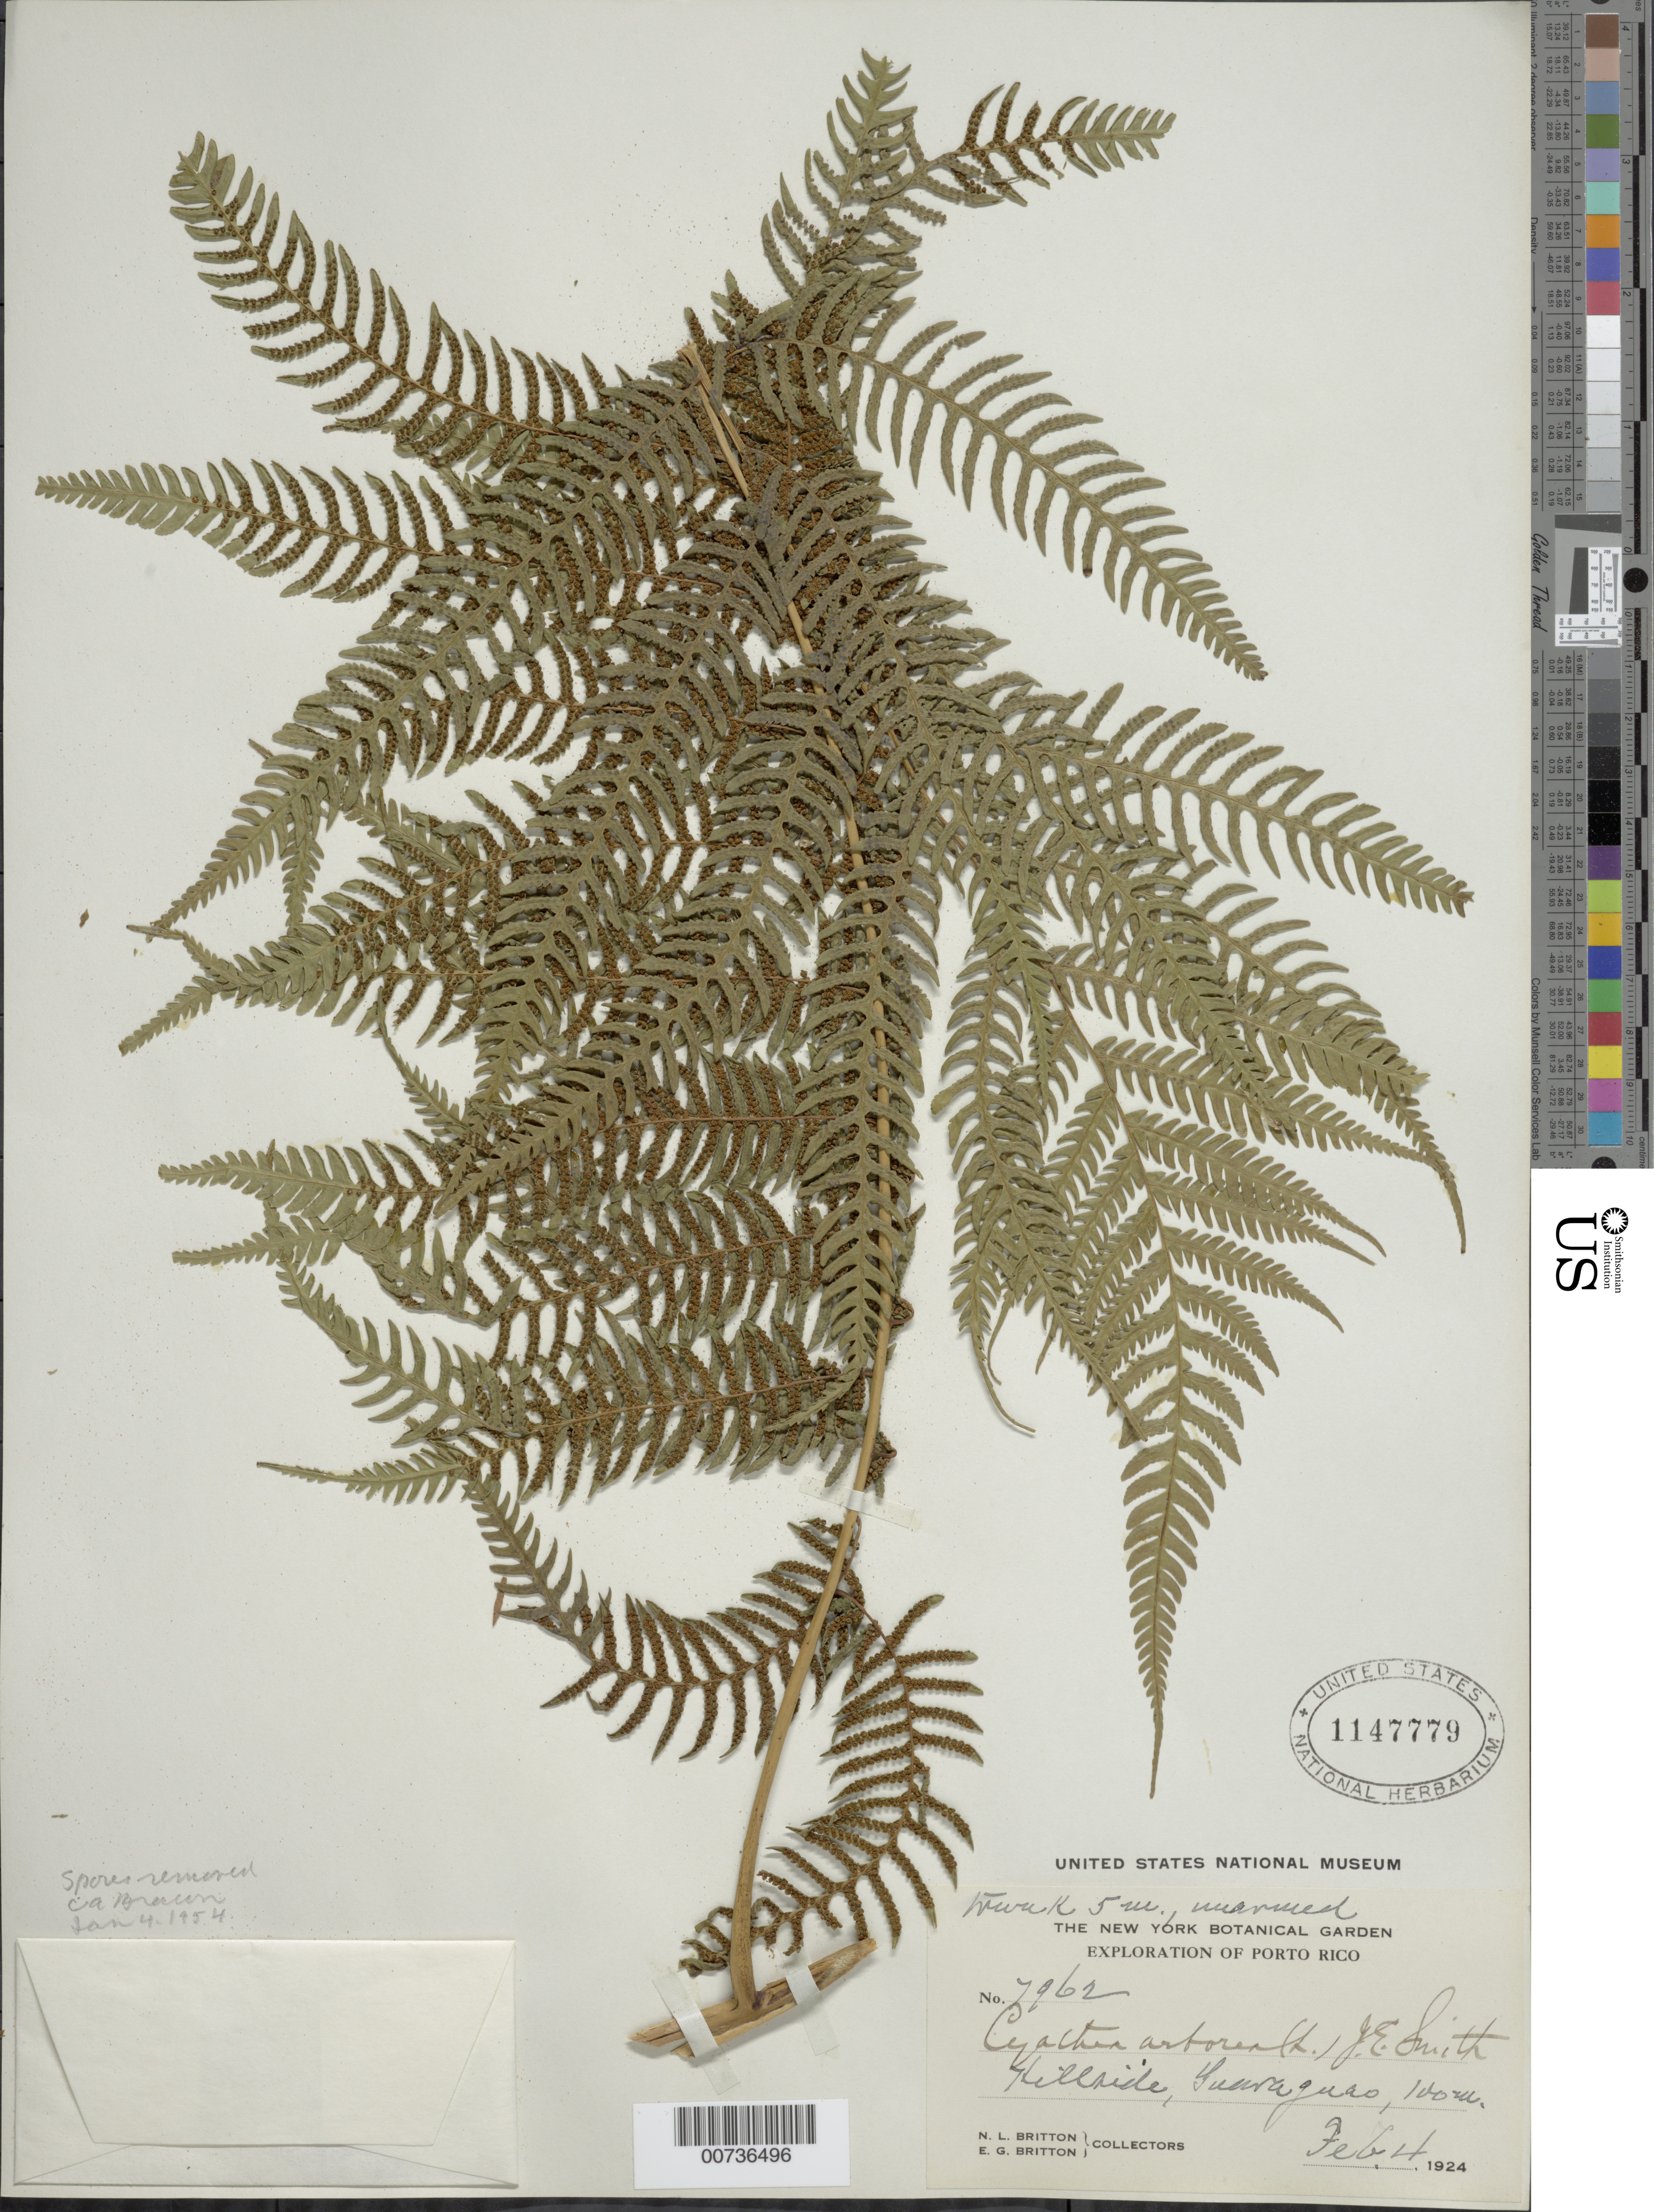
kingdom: Plantae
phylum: Tracheophyta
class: Polypodiopsida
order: Cyatheales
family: Cyatheaceae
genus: Cyathea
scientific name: Cyathea arborea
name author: (L.) Sm.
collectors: N. Britton & E. G. Britton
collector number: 7962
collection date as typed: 04 Feb 1924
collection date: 1924-02-04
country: Puerto Rico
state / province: Ciales (?)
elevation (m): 100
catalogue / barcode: US 1147779